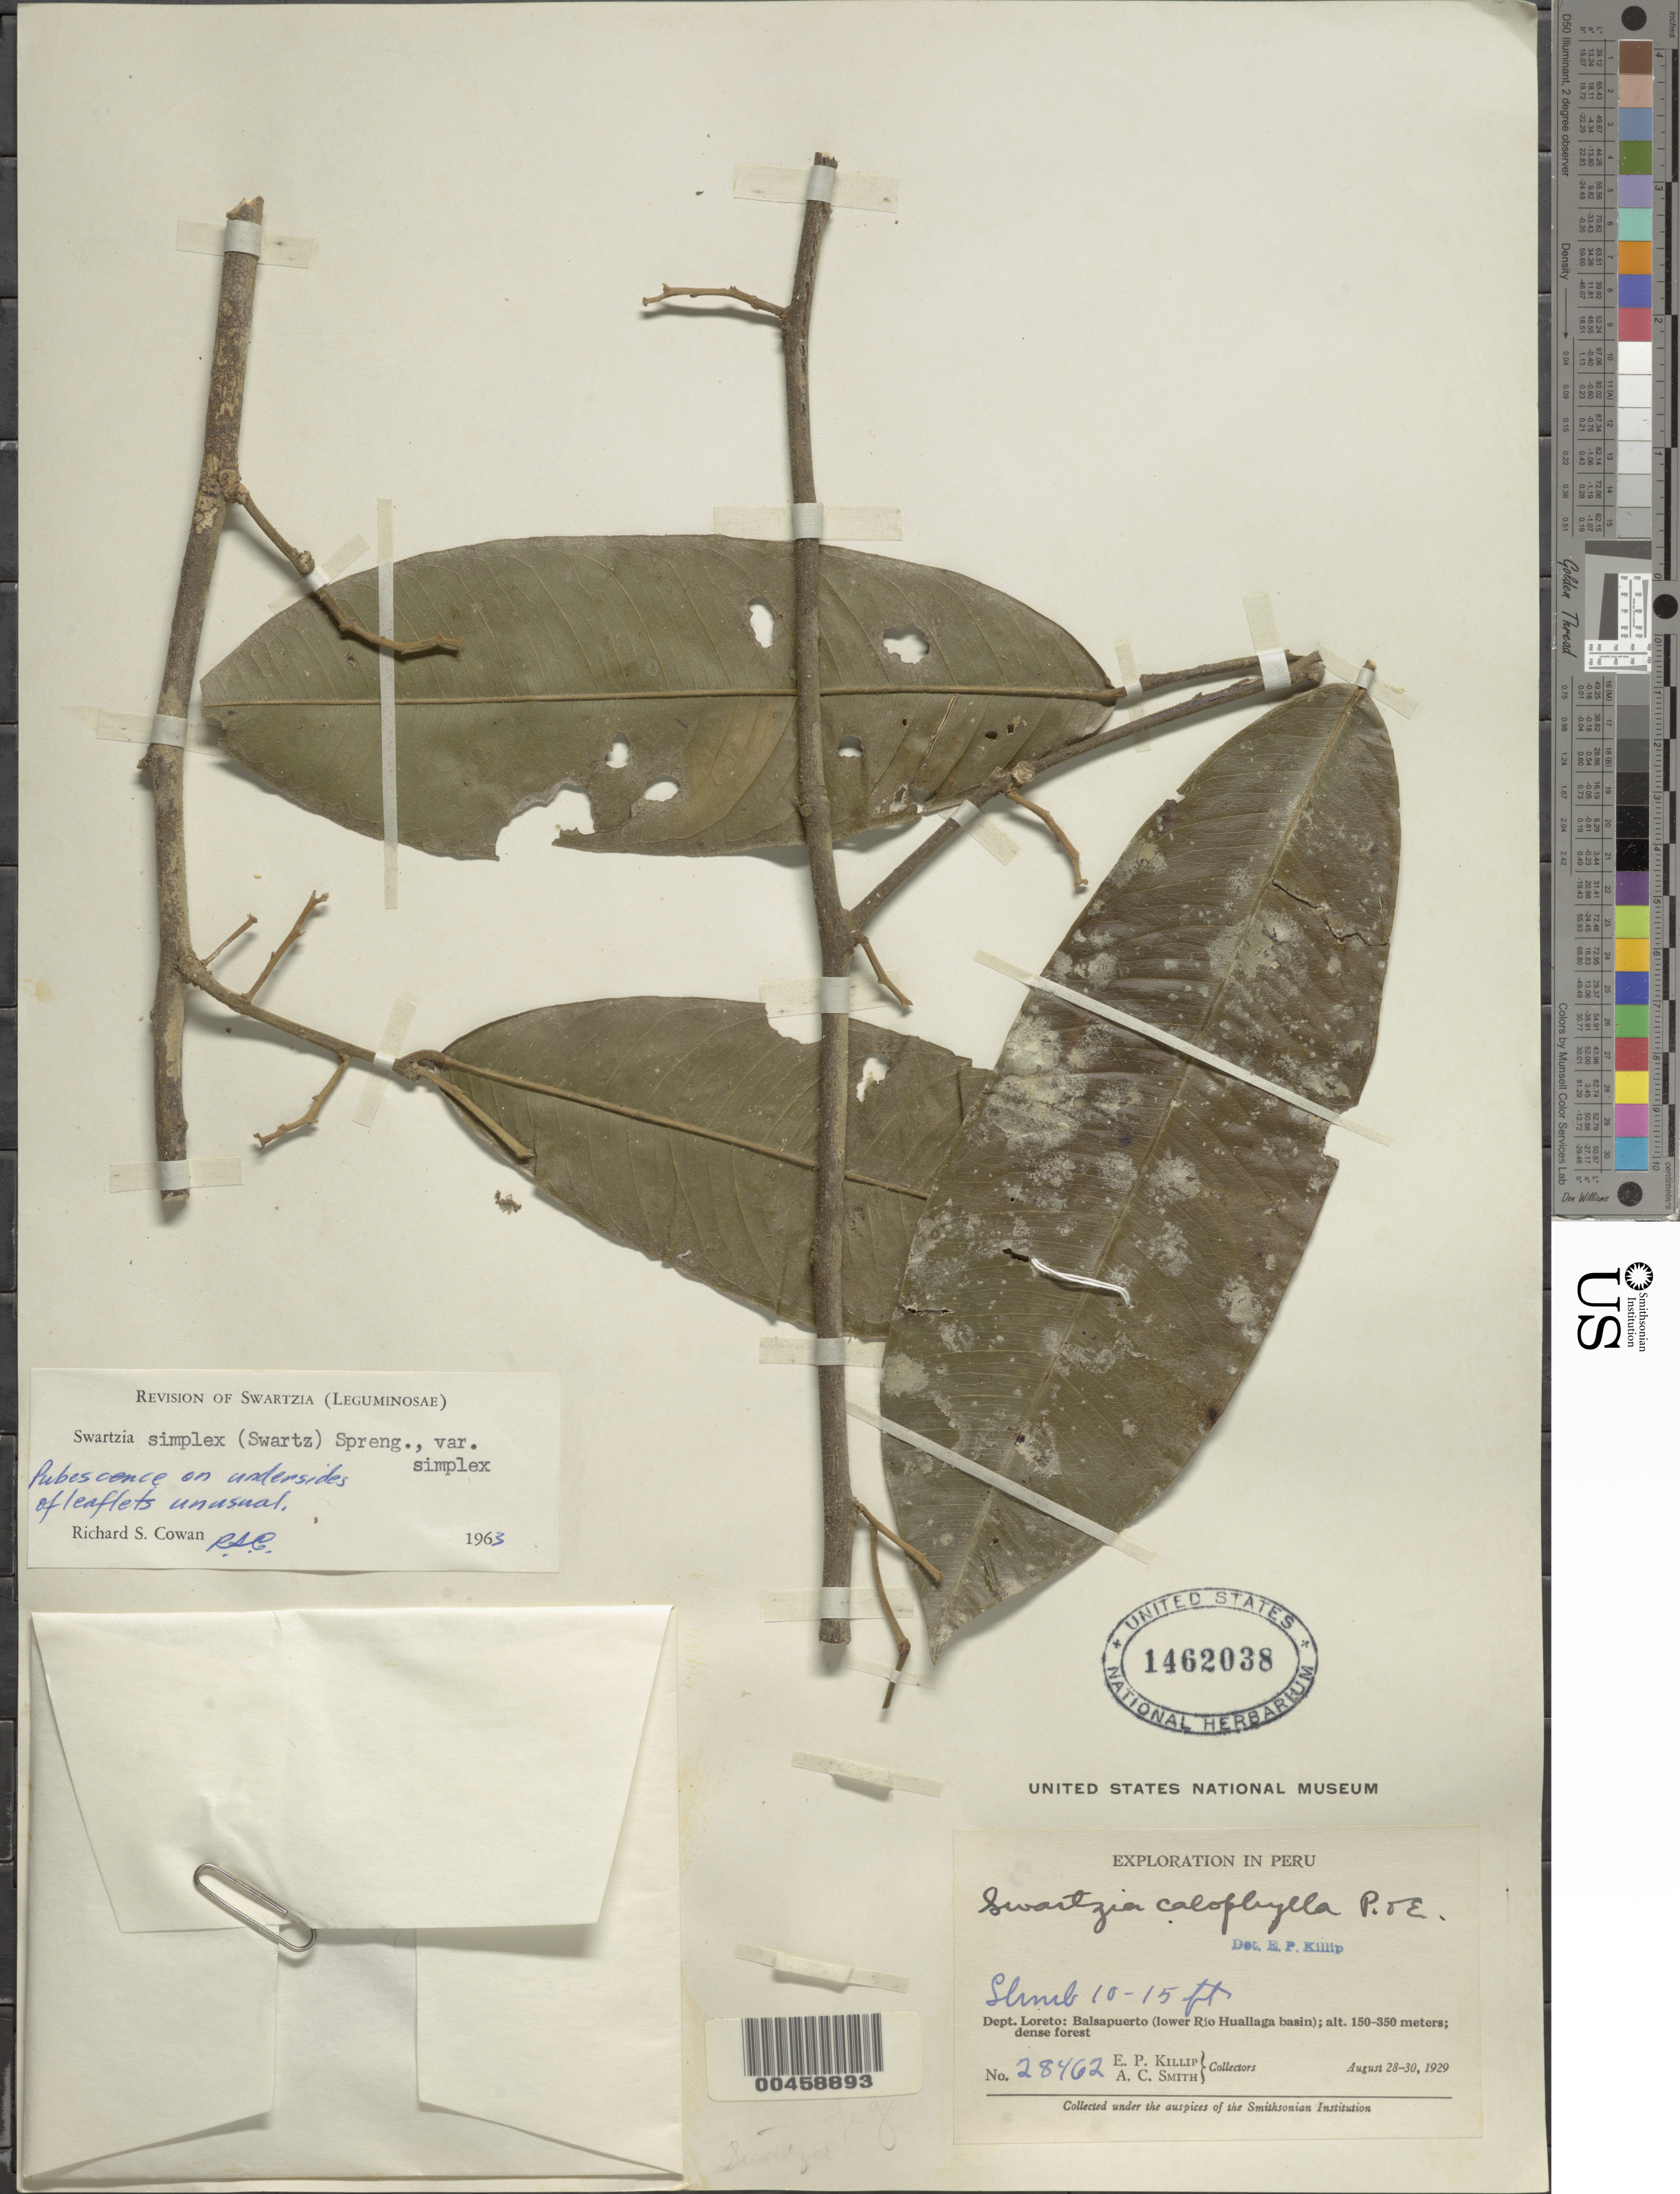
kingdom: Plantae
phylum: Tracheophyta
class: Magnoliopsida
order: Fabales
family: Fabaceae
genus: Swartzia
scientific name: Swartzia simplex var. ochnacea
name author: (DC.) R.S. Cowan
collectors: E. P. Killip & A. C. Smith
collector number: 28462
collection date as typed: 28 Aug 1929 to 30 Aug 1929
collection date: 1929-08-28/1929-08-30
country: Peru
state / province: Loreto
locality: Balsapuerto (lower rio huallaga basin)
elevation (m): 150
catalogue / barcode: US 1462038